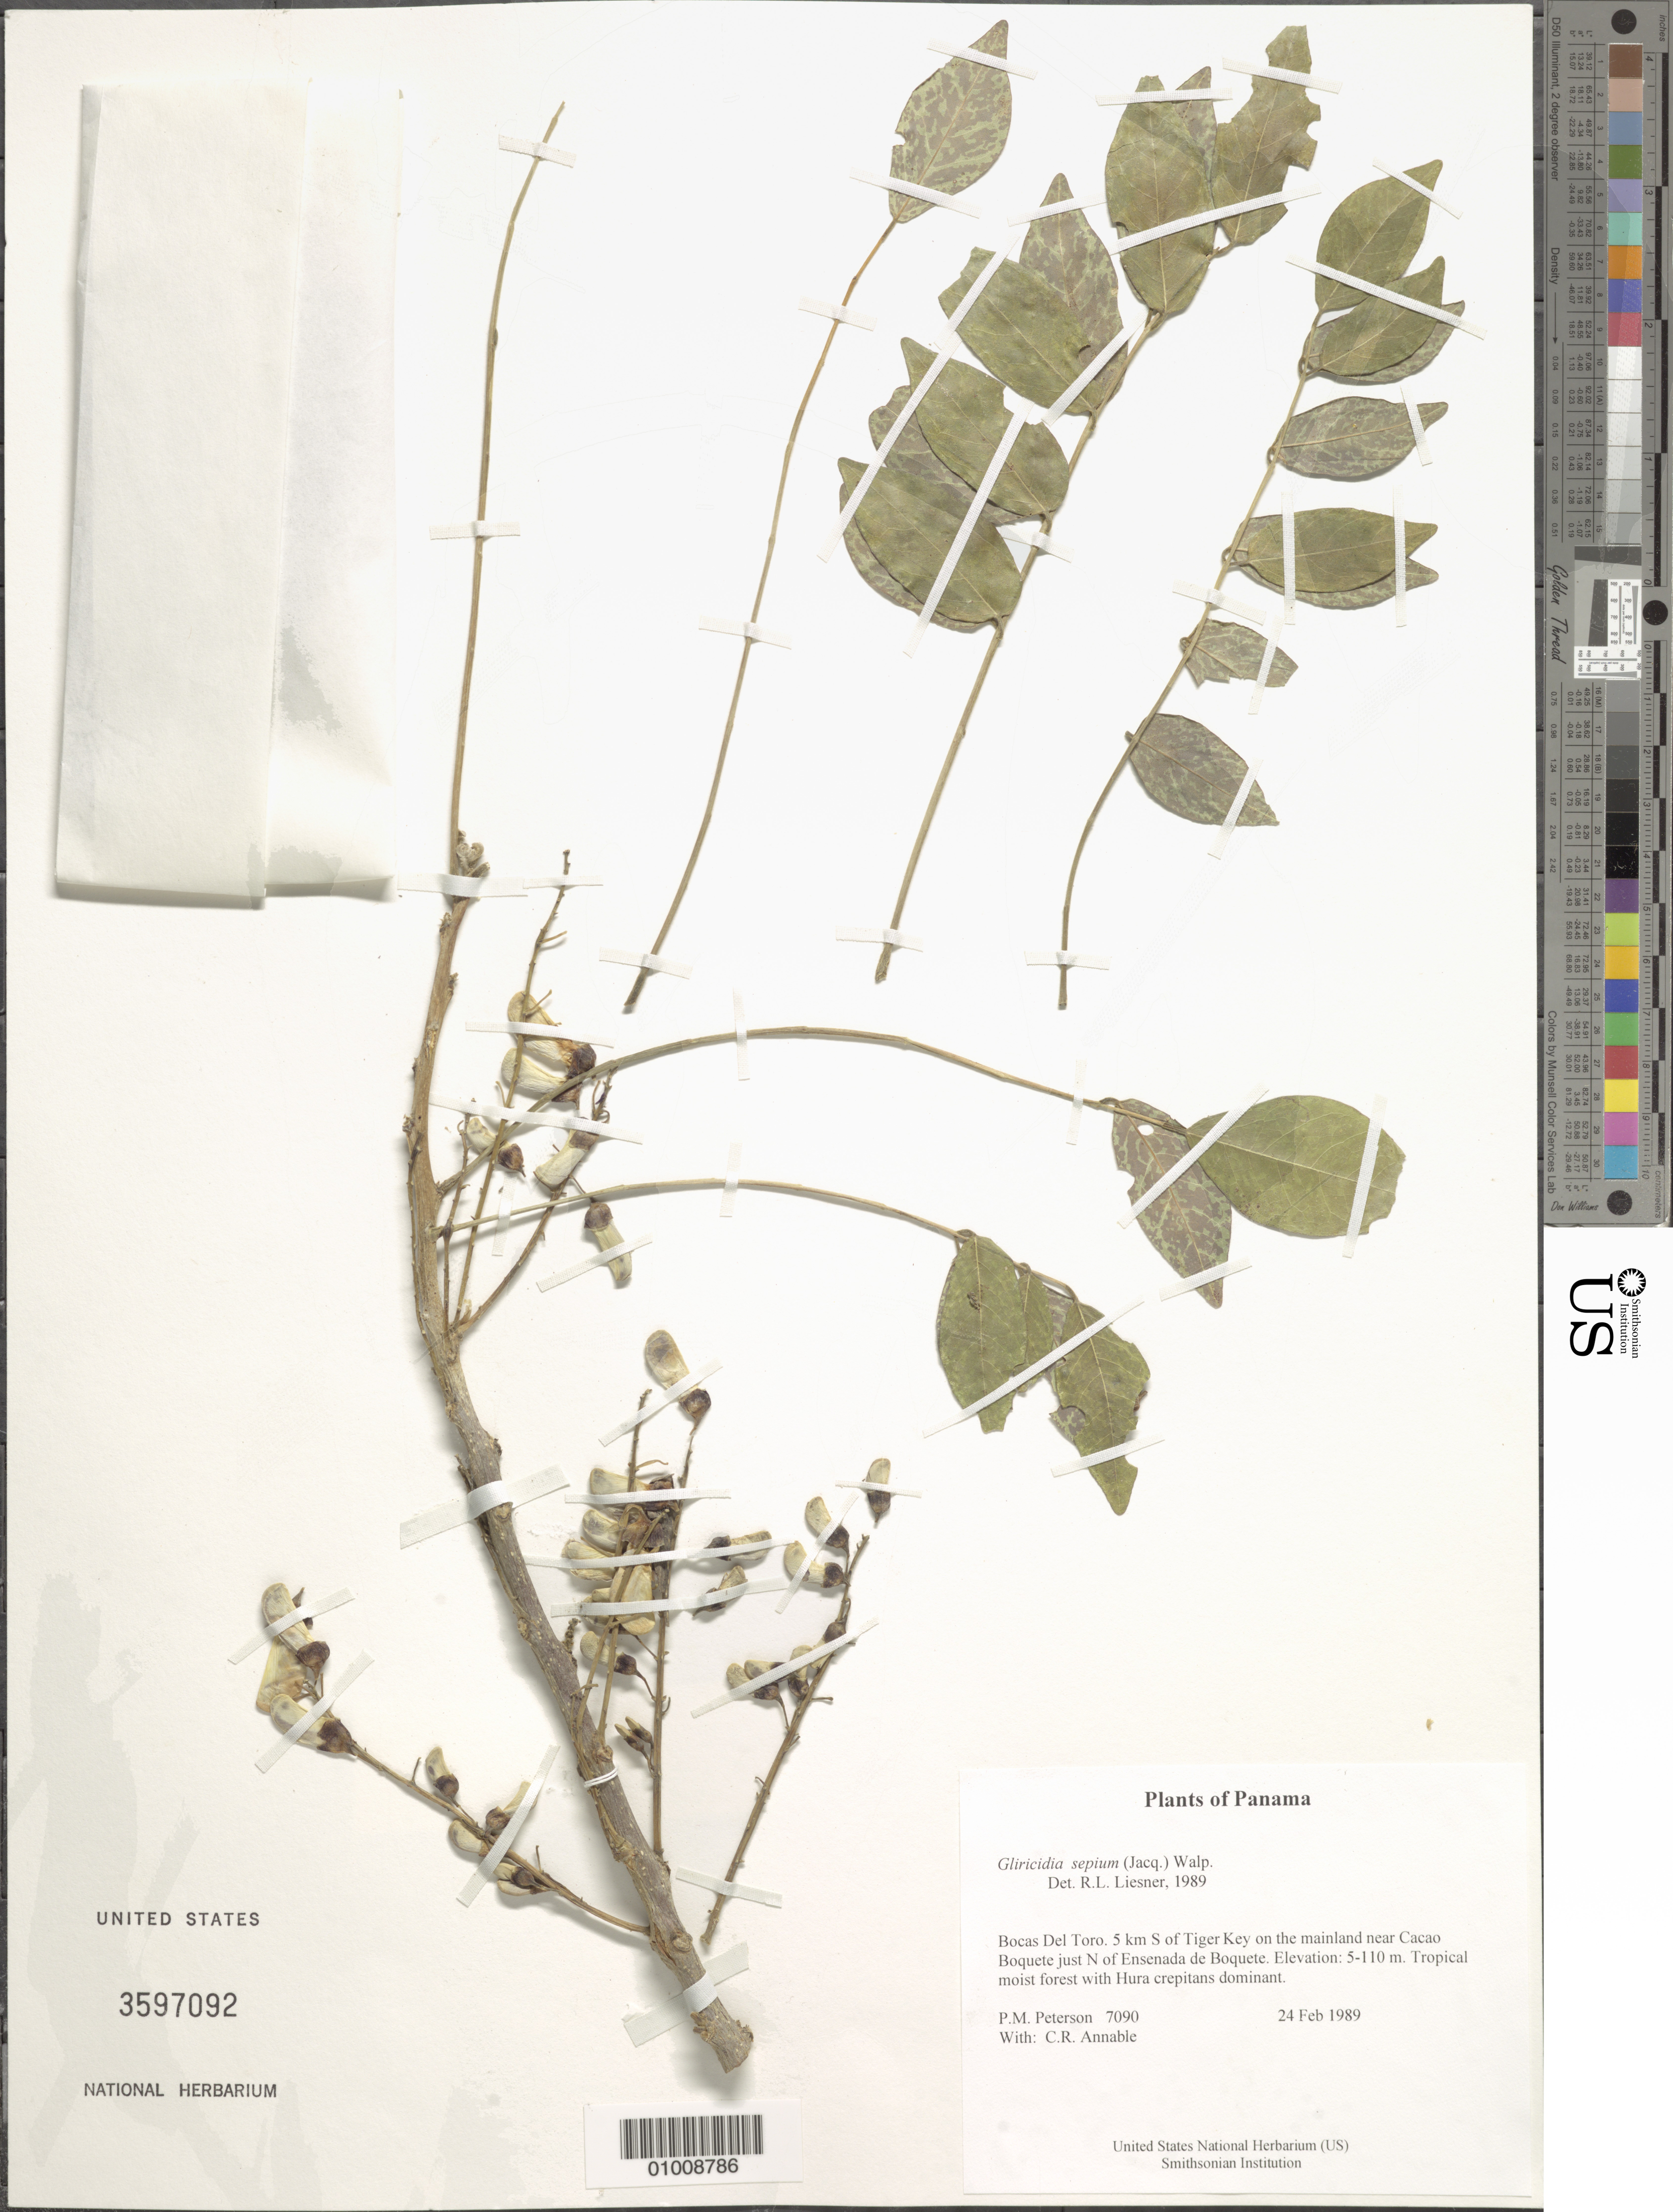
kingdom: Plantae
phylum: Tracheophyta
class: Magnoliopsida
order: Fabales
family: Fabaceae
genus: Gliricidia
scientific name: Gliricidia sepium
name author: (Jacq.) Kunth ex Walp.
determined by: Liesner, R. L.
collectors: P. M. Peterson & C. R. Annable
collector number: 07090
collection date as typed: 24 Feb 1989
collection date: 1989-02-24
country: Panama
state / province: Bocas del Toro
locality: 5 km S of Tiger Key on the mainland near Cacao Boquete just N of Ensenada de Boquete.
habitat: Tropical moist forest with Hura crepitans dominant.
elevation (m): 5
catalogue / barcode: US 3597092